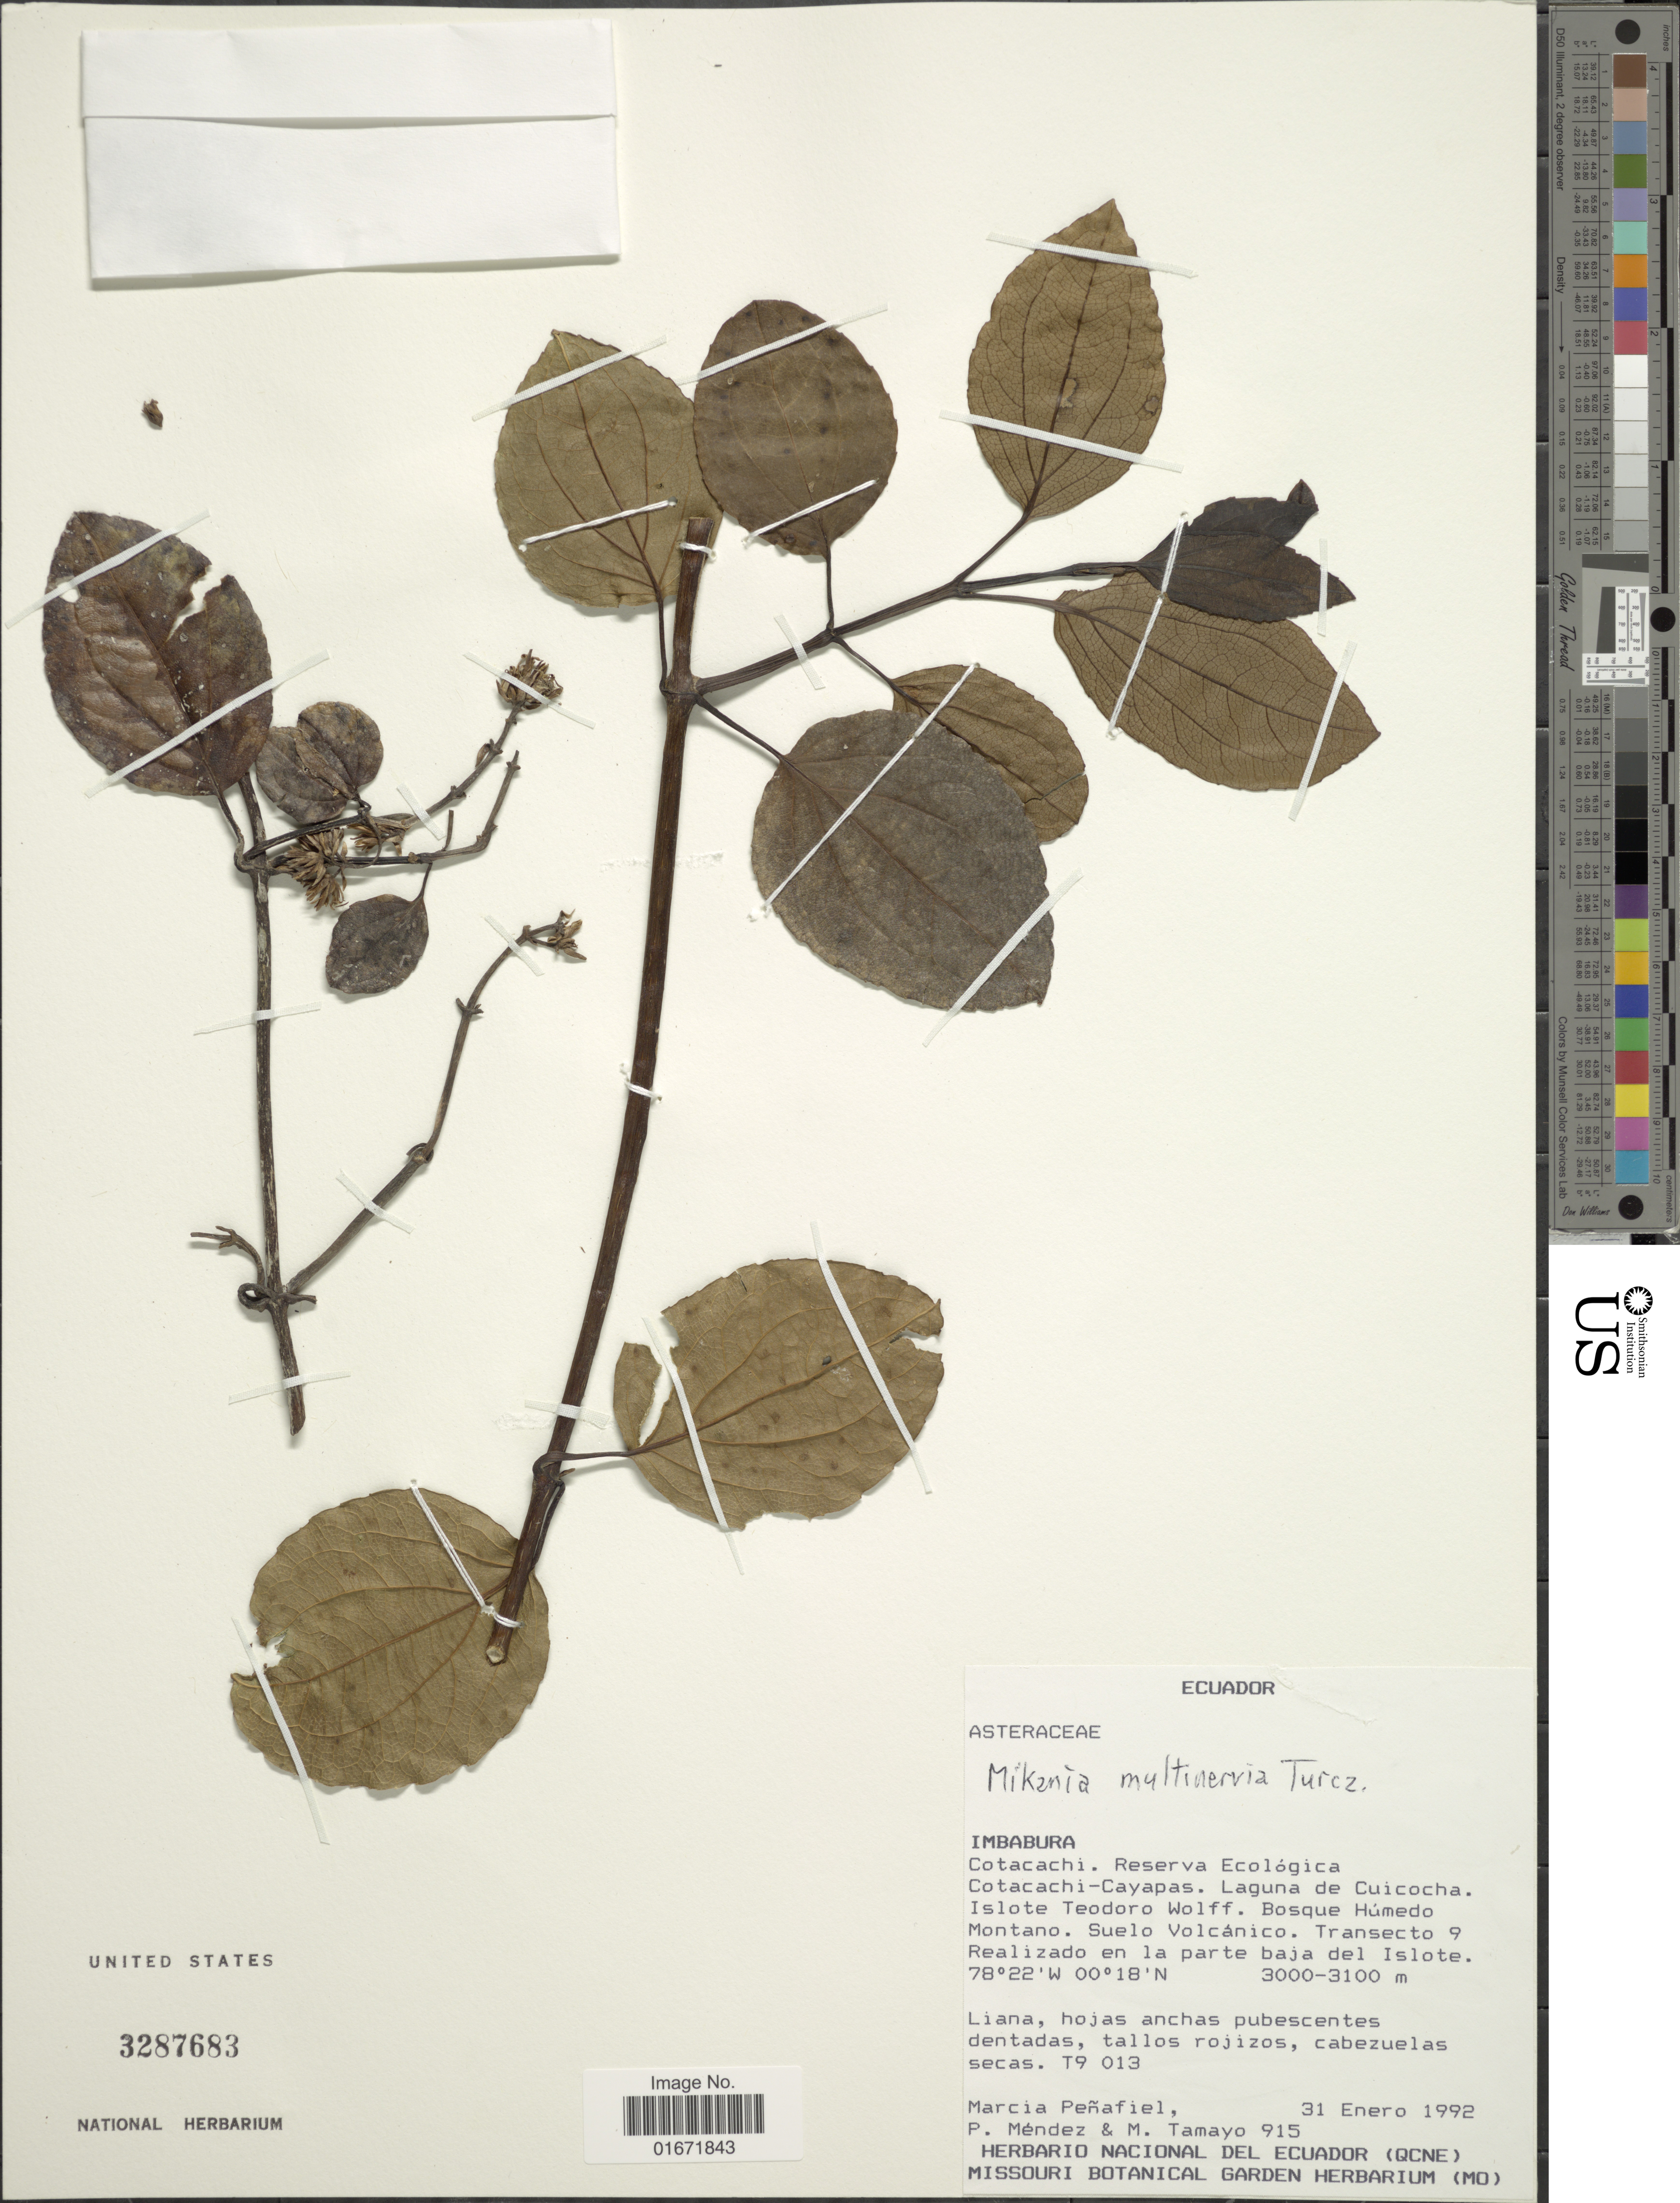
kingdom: Plantae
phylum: Tracheophyta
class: Magnoliopsida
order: Asterales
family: Asteraceae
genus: Mikania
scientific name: Mikania multinervia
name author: Turcz.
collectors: M. Penafiel, P. Méndez & M. Tamayo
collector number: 915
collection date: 1992-01-31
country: Ecuador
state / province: Imbabura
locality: Imbabura. Cotacachi. Reserva Ecológica. Cotacachi-Cayapas. Laguna de Cuicocha. Islote Teodoro Wolff. Bosque Húmedo Montano. Suelo Volcánico. Transecto 9. Realizado en la parte baja del kIslote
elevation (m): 3000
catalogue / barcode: US 3287683